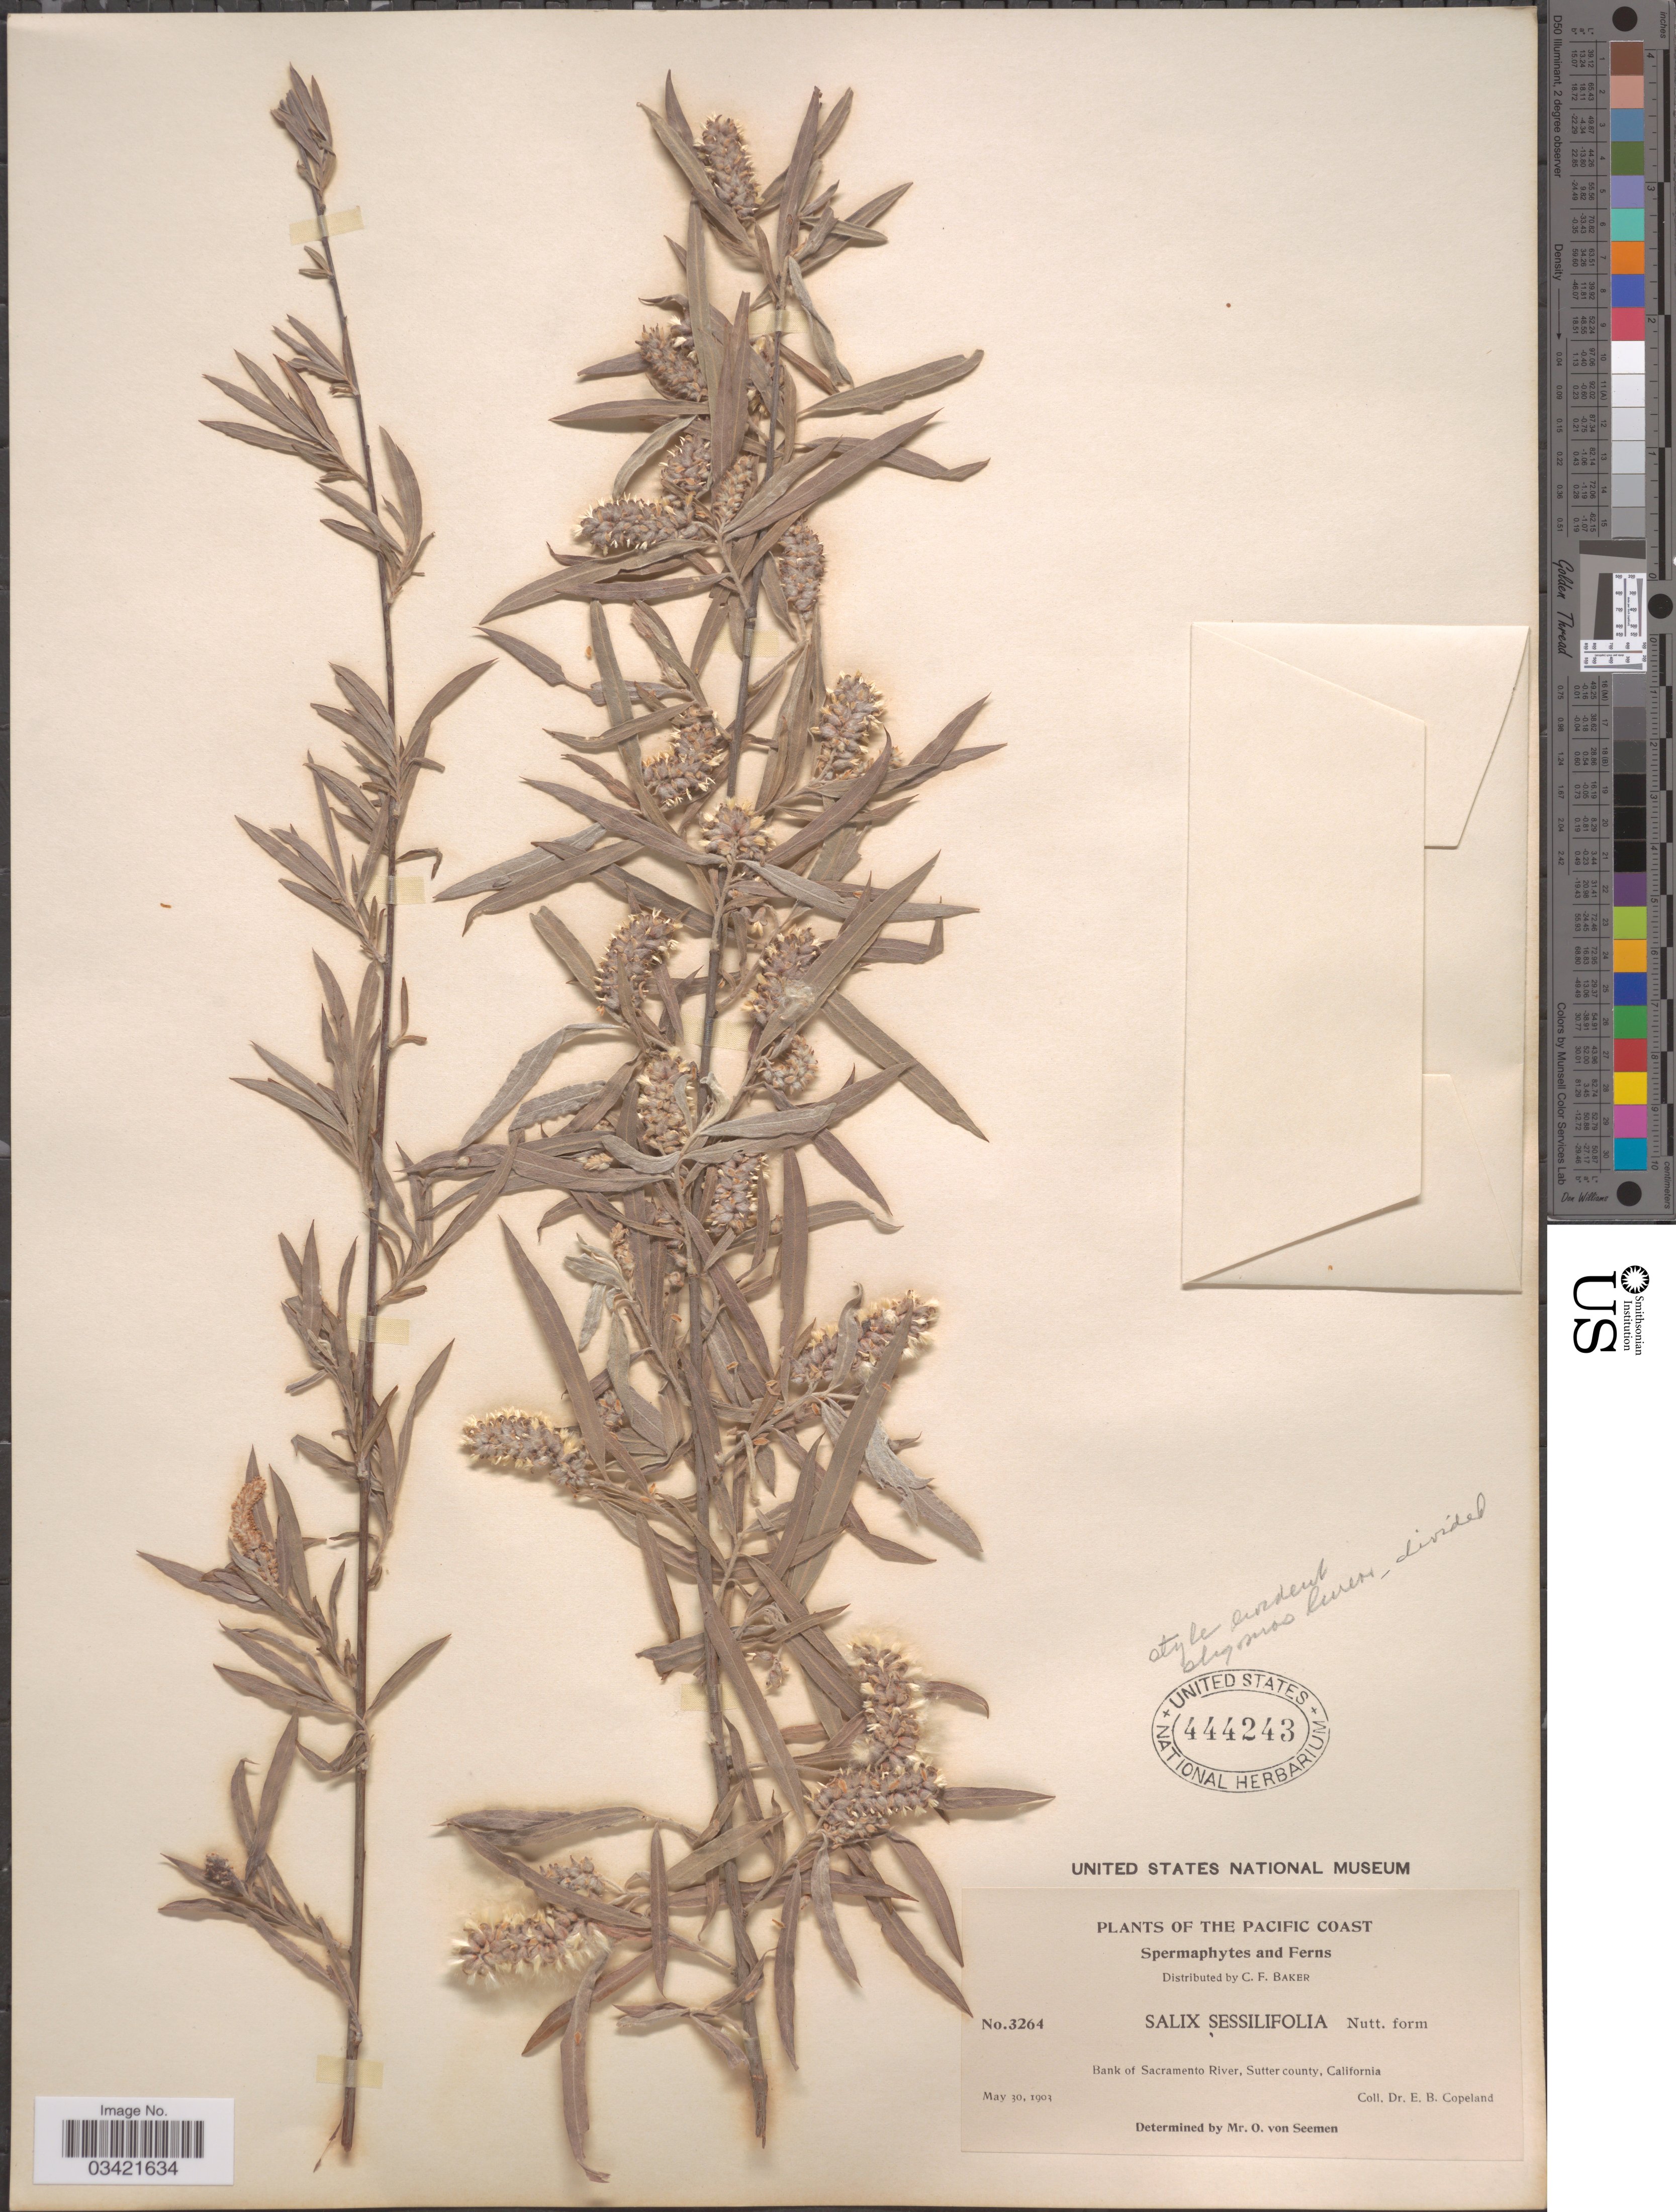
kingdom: Plantae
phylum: Tracheophyta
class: Magnoliopsida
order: Malpighiales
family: Salicaceae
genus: Salix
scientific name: Salix hindsiana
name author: Benth.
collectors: E. B. Copeland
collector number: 3264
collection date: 1903-05-30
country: United States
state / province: California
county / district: Sutter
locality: The Pacific Coast. Bank of Sacramento River, Sutter county.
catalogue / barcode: US 444243